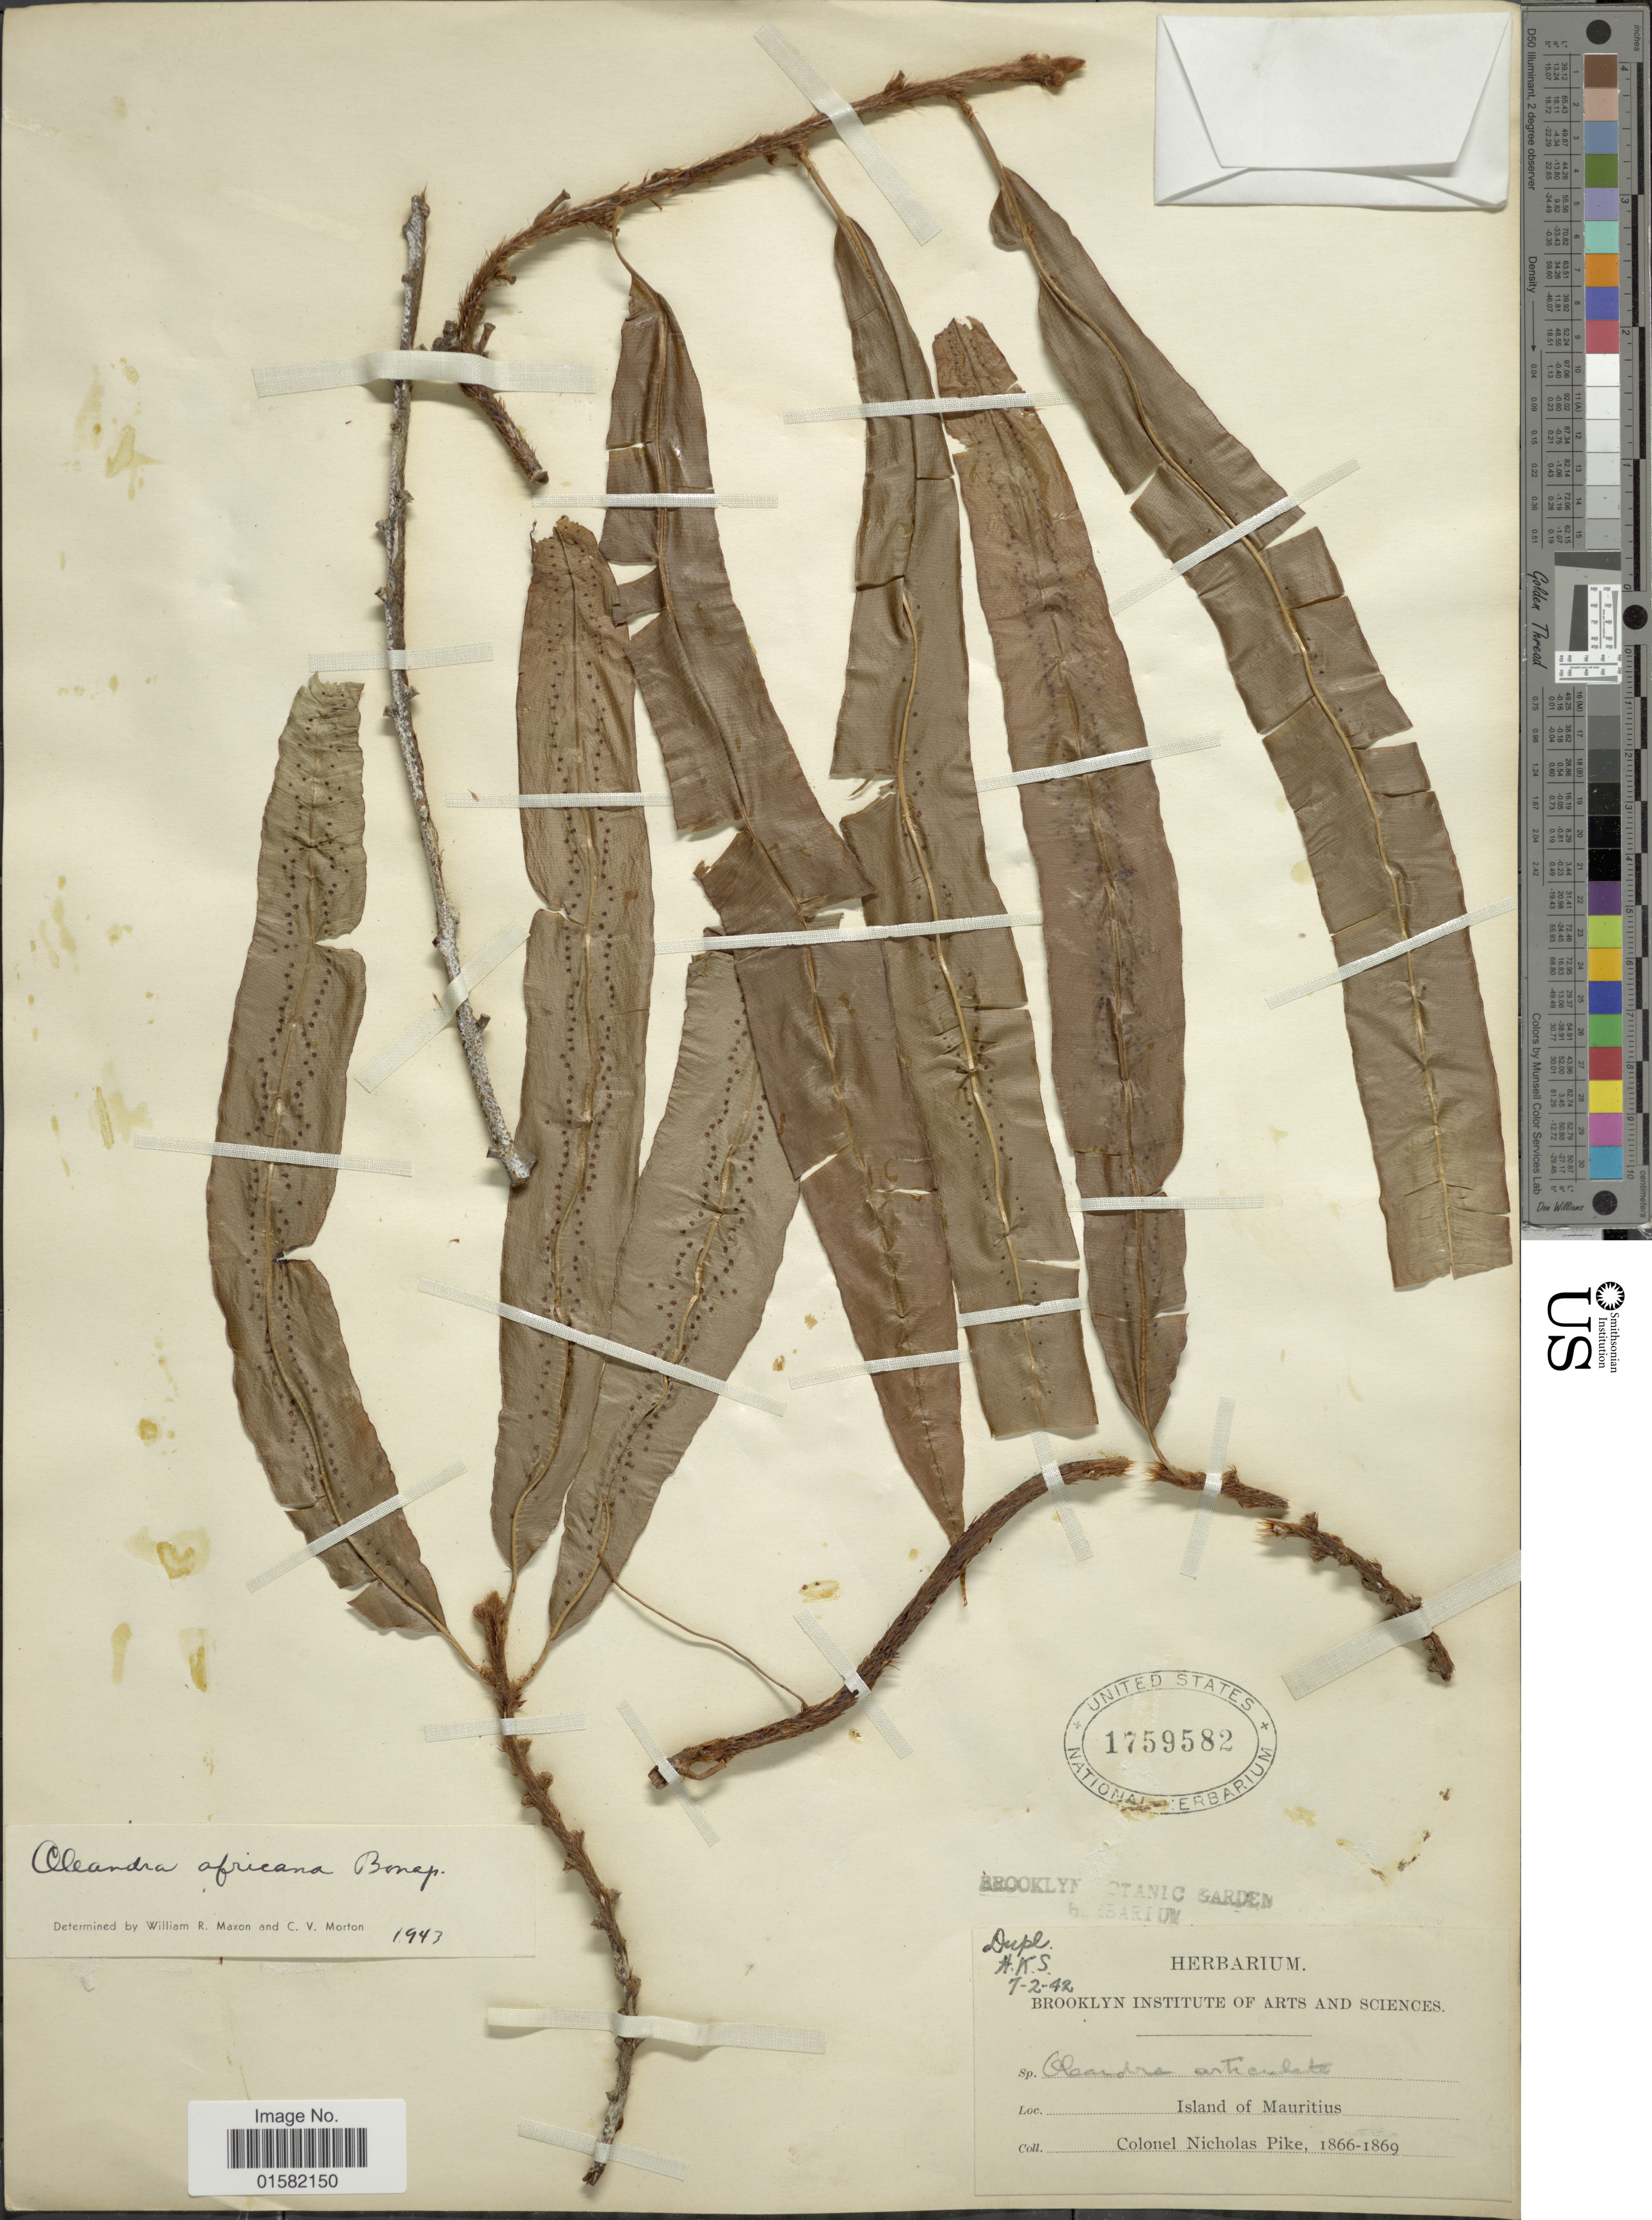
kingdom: Plantae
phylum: Tracheophyta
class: Polypodiopsida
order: Polypodiales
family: Oleandraceae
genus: Oleandra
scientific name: Oleandra africana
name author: Bonap.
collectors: N. Pike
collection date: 1866/1869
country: Mauritius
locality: Island of Mauritius.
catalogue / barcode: US 1759582